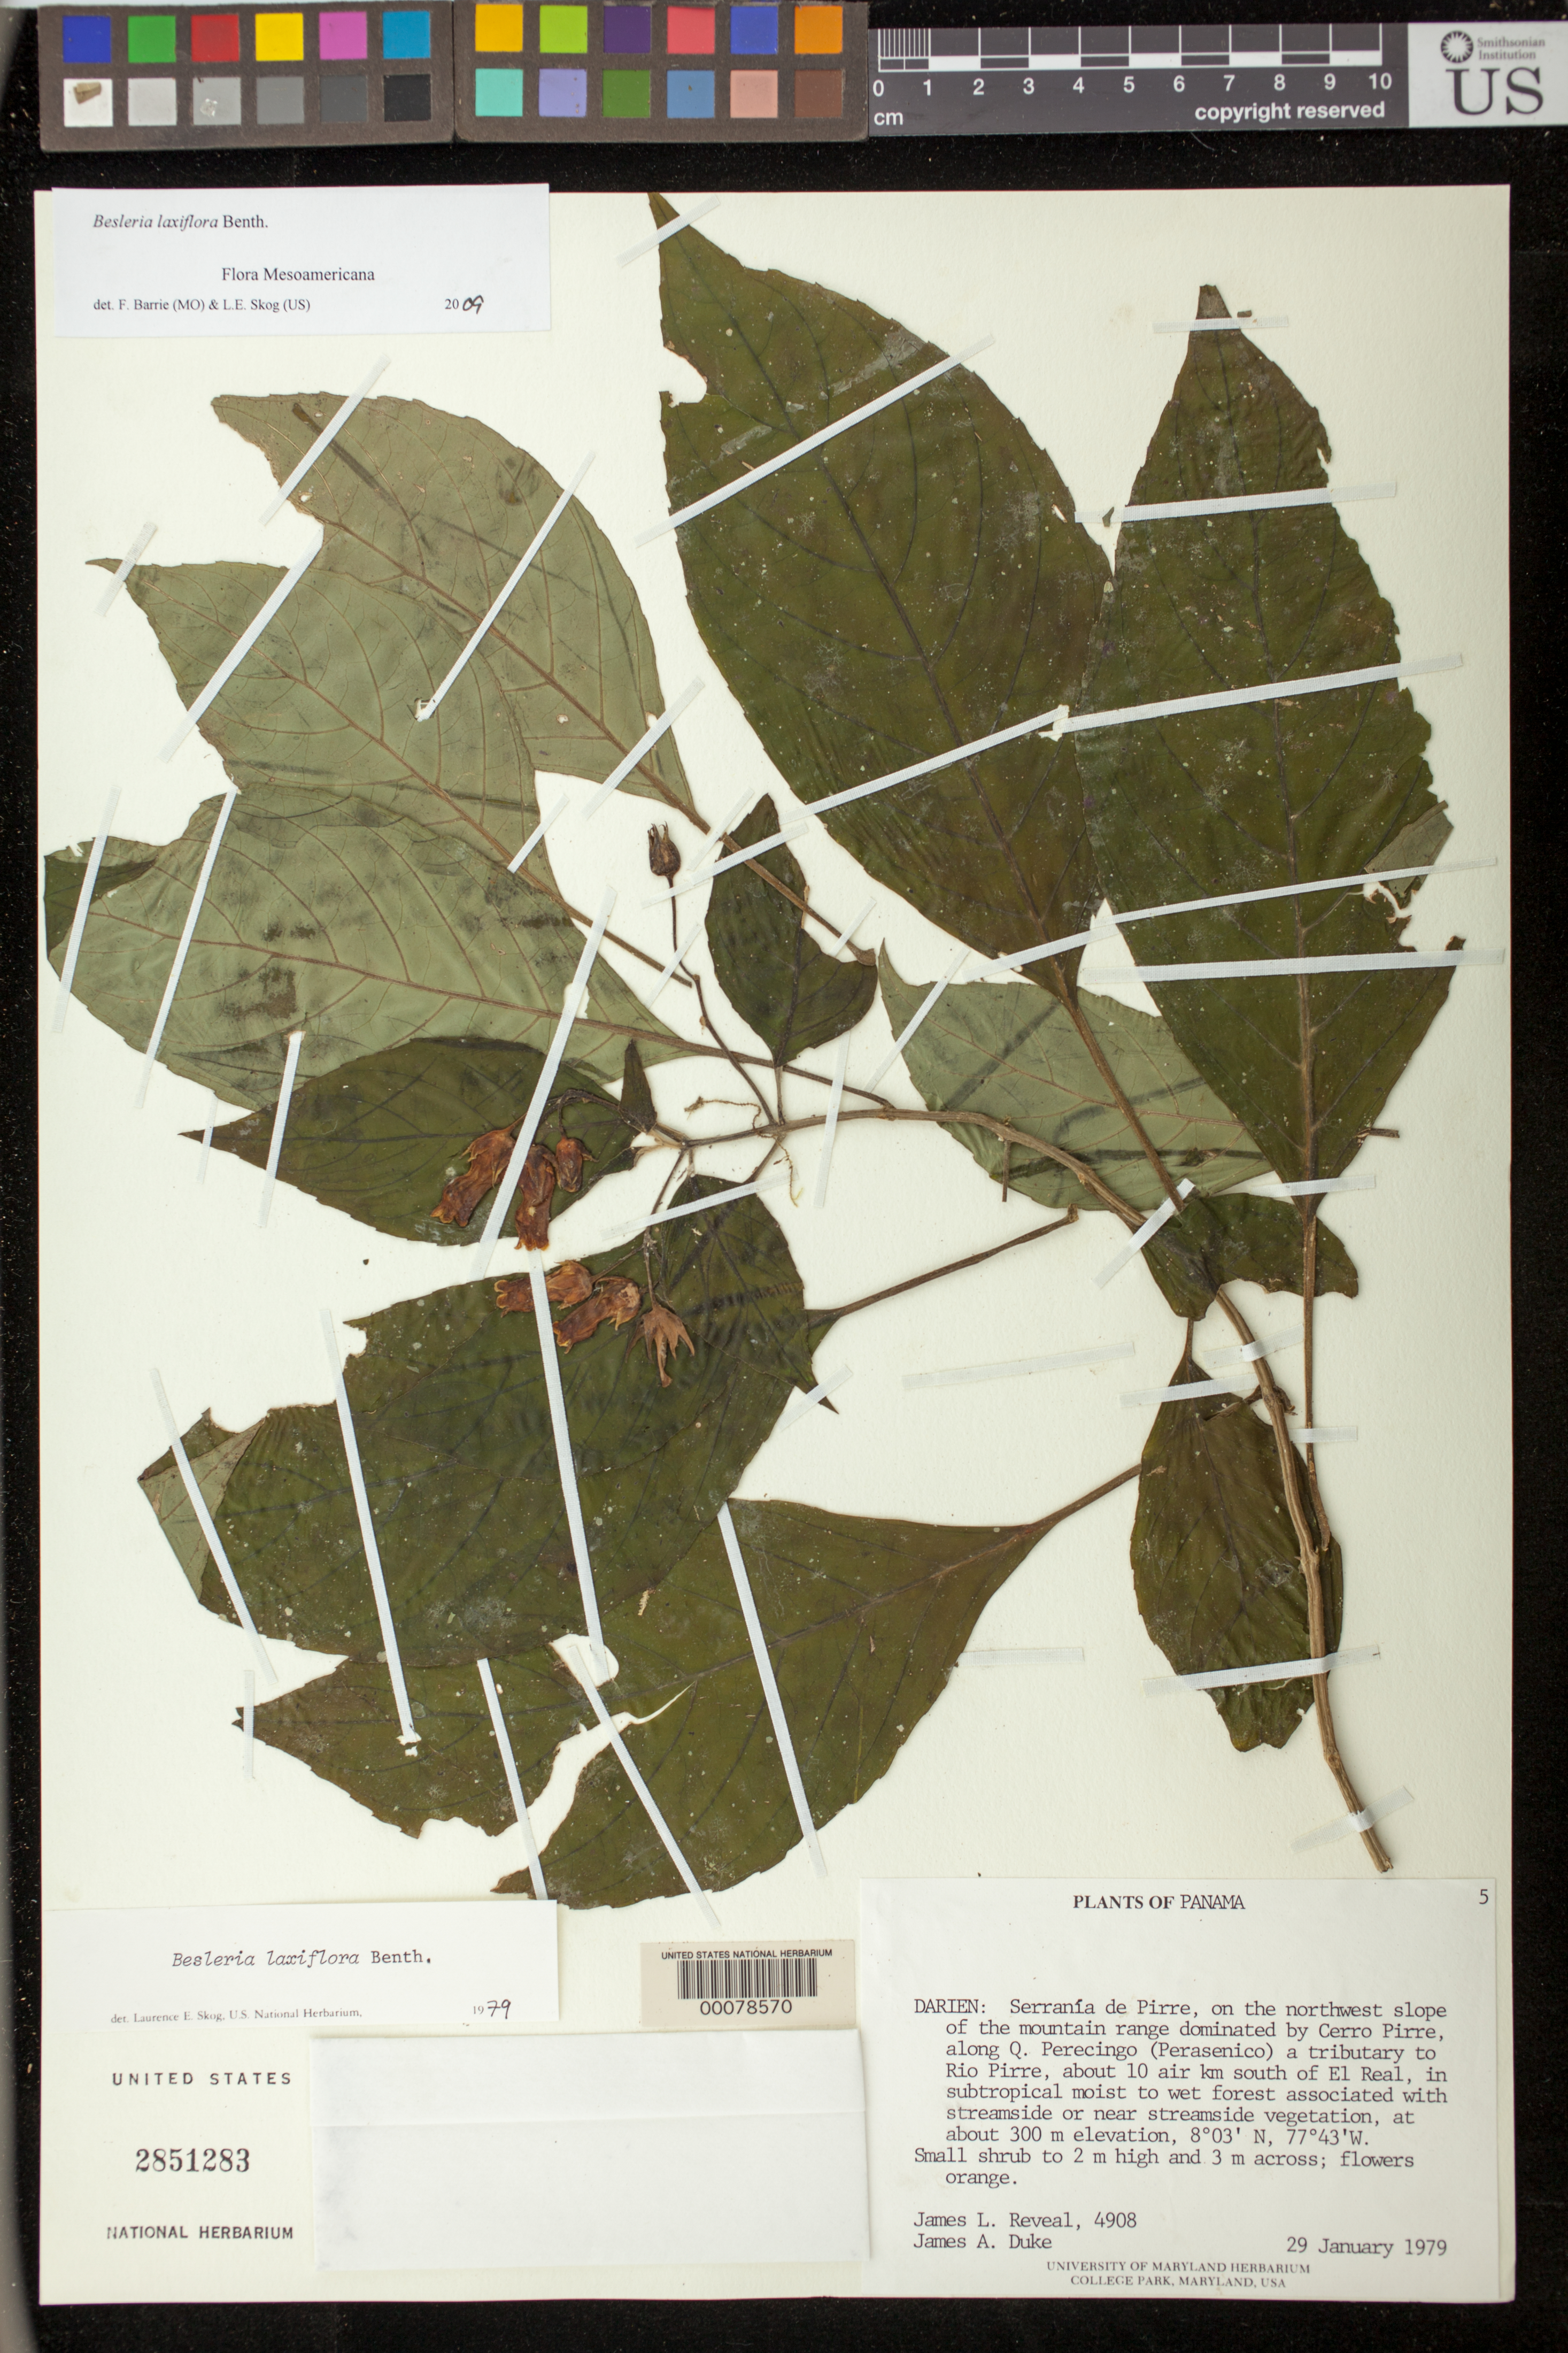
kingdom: Plantae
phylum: Tracheophyta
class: Magnoliopsida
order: Lamiales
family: Gesneriaceae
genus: Besleria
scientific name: Besleria laxiflora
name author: Benth.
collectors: J. L. Reveal & J. A. Duke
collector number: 4908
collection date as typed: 29 Jan 1979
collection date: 1979-01-29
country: Panama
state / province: Darién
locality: Serrania de Pirre, on the NW slope of the mountain range dominated by Cerro Pirre, along Qperecingo (Perasenico)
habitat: Subtropical moist-wet forest assoc with streamside vegetation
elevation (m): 300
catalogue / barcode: US 2851283